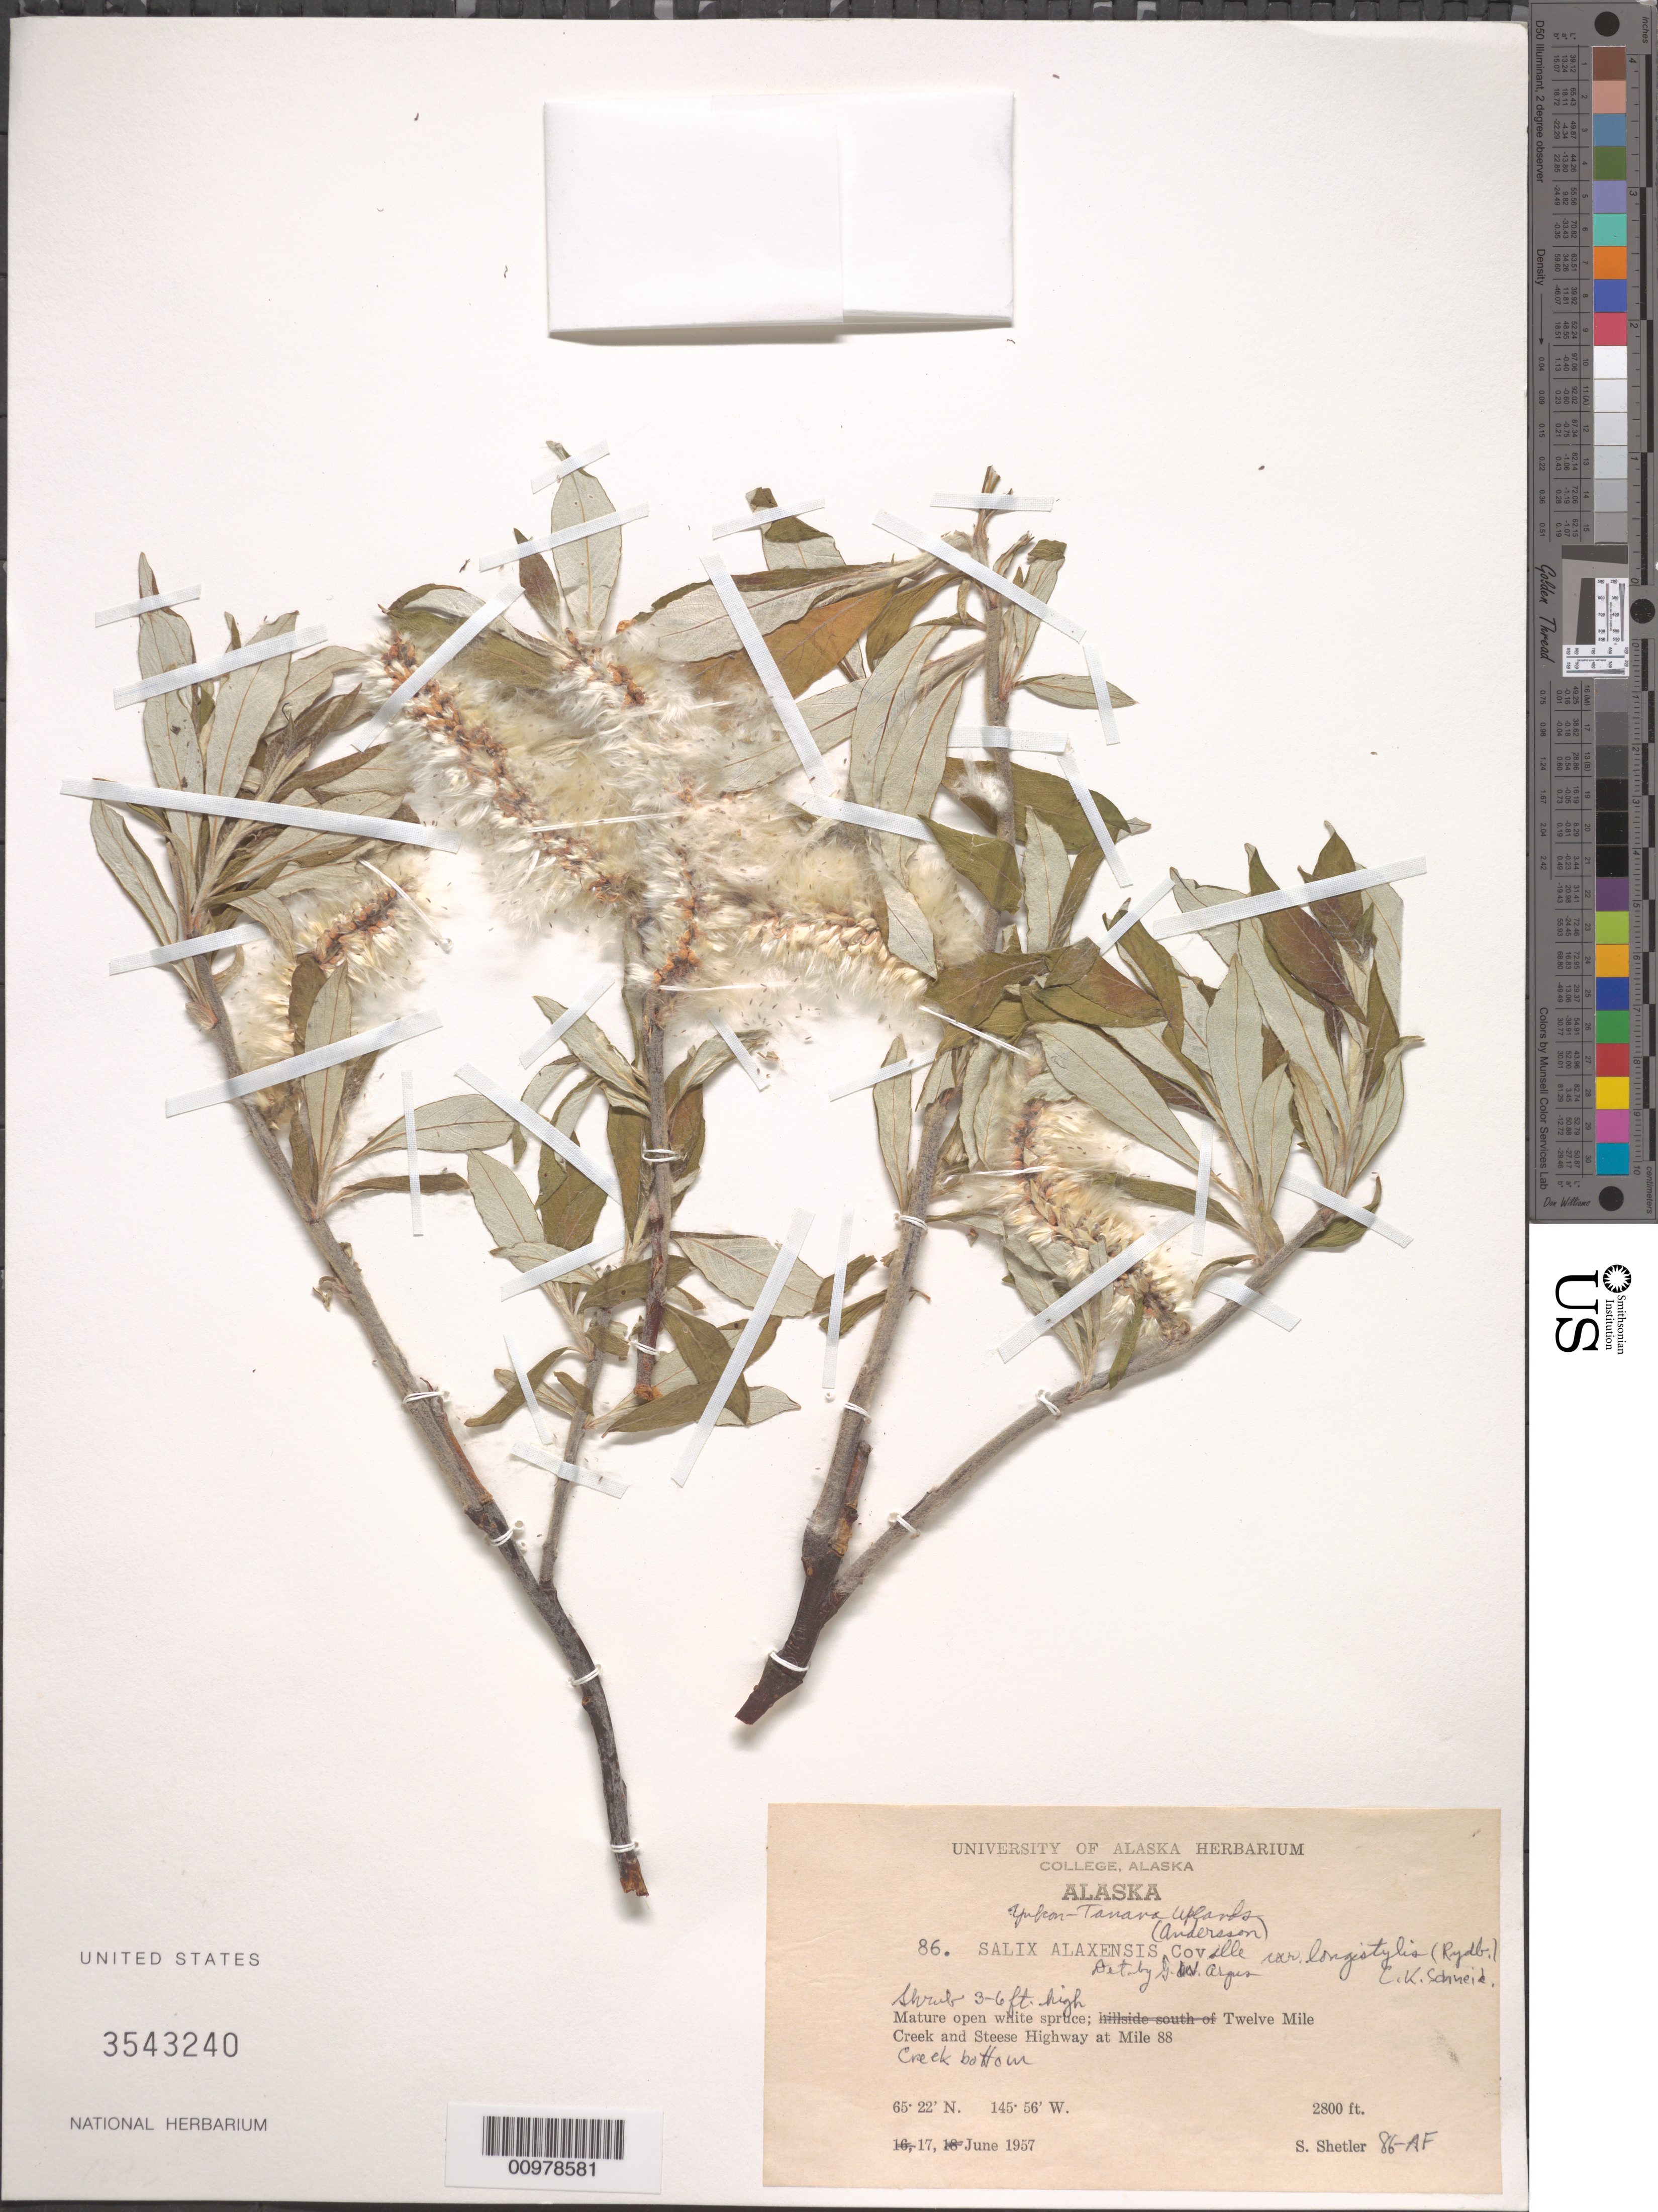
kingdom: Plantae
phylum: Tracheophyta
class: Magnoliopsida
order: Malpighiales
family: Salicaceae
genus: Salix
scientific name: Salix alaxensis var. longistylis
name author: (Rydb.) C.K. Schneid.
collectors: S. Shetler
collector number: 86-AF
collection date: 1957-06-17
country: United States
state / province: Alaska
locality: Yukon Tanava Uplands (Anderson). Twelve Mile Creek and Steese Highway at Mile 88. Creek bottom.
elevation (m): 853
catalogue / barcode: US 3543240